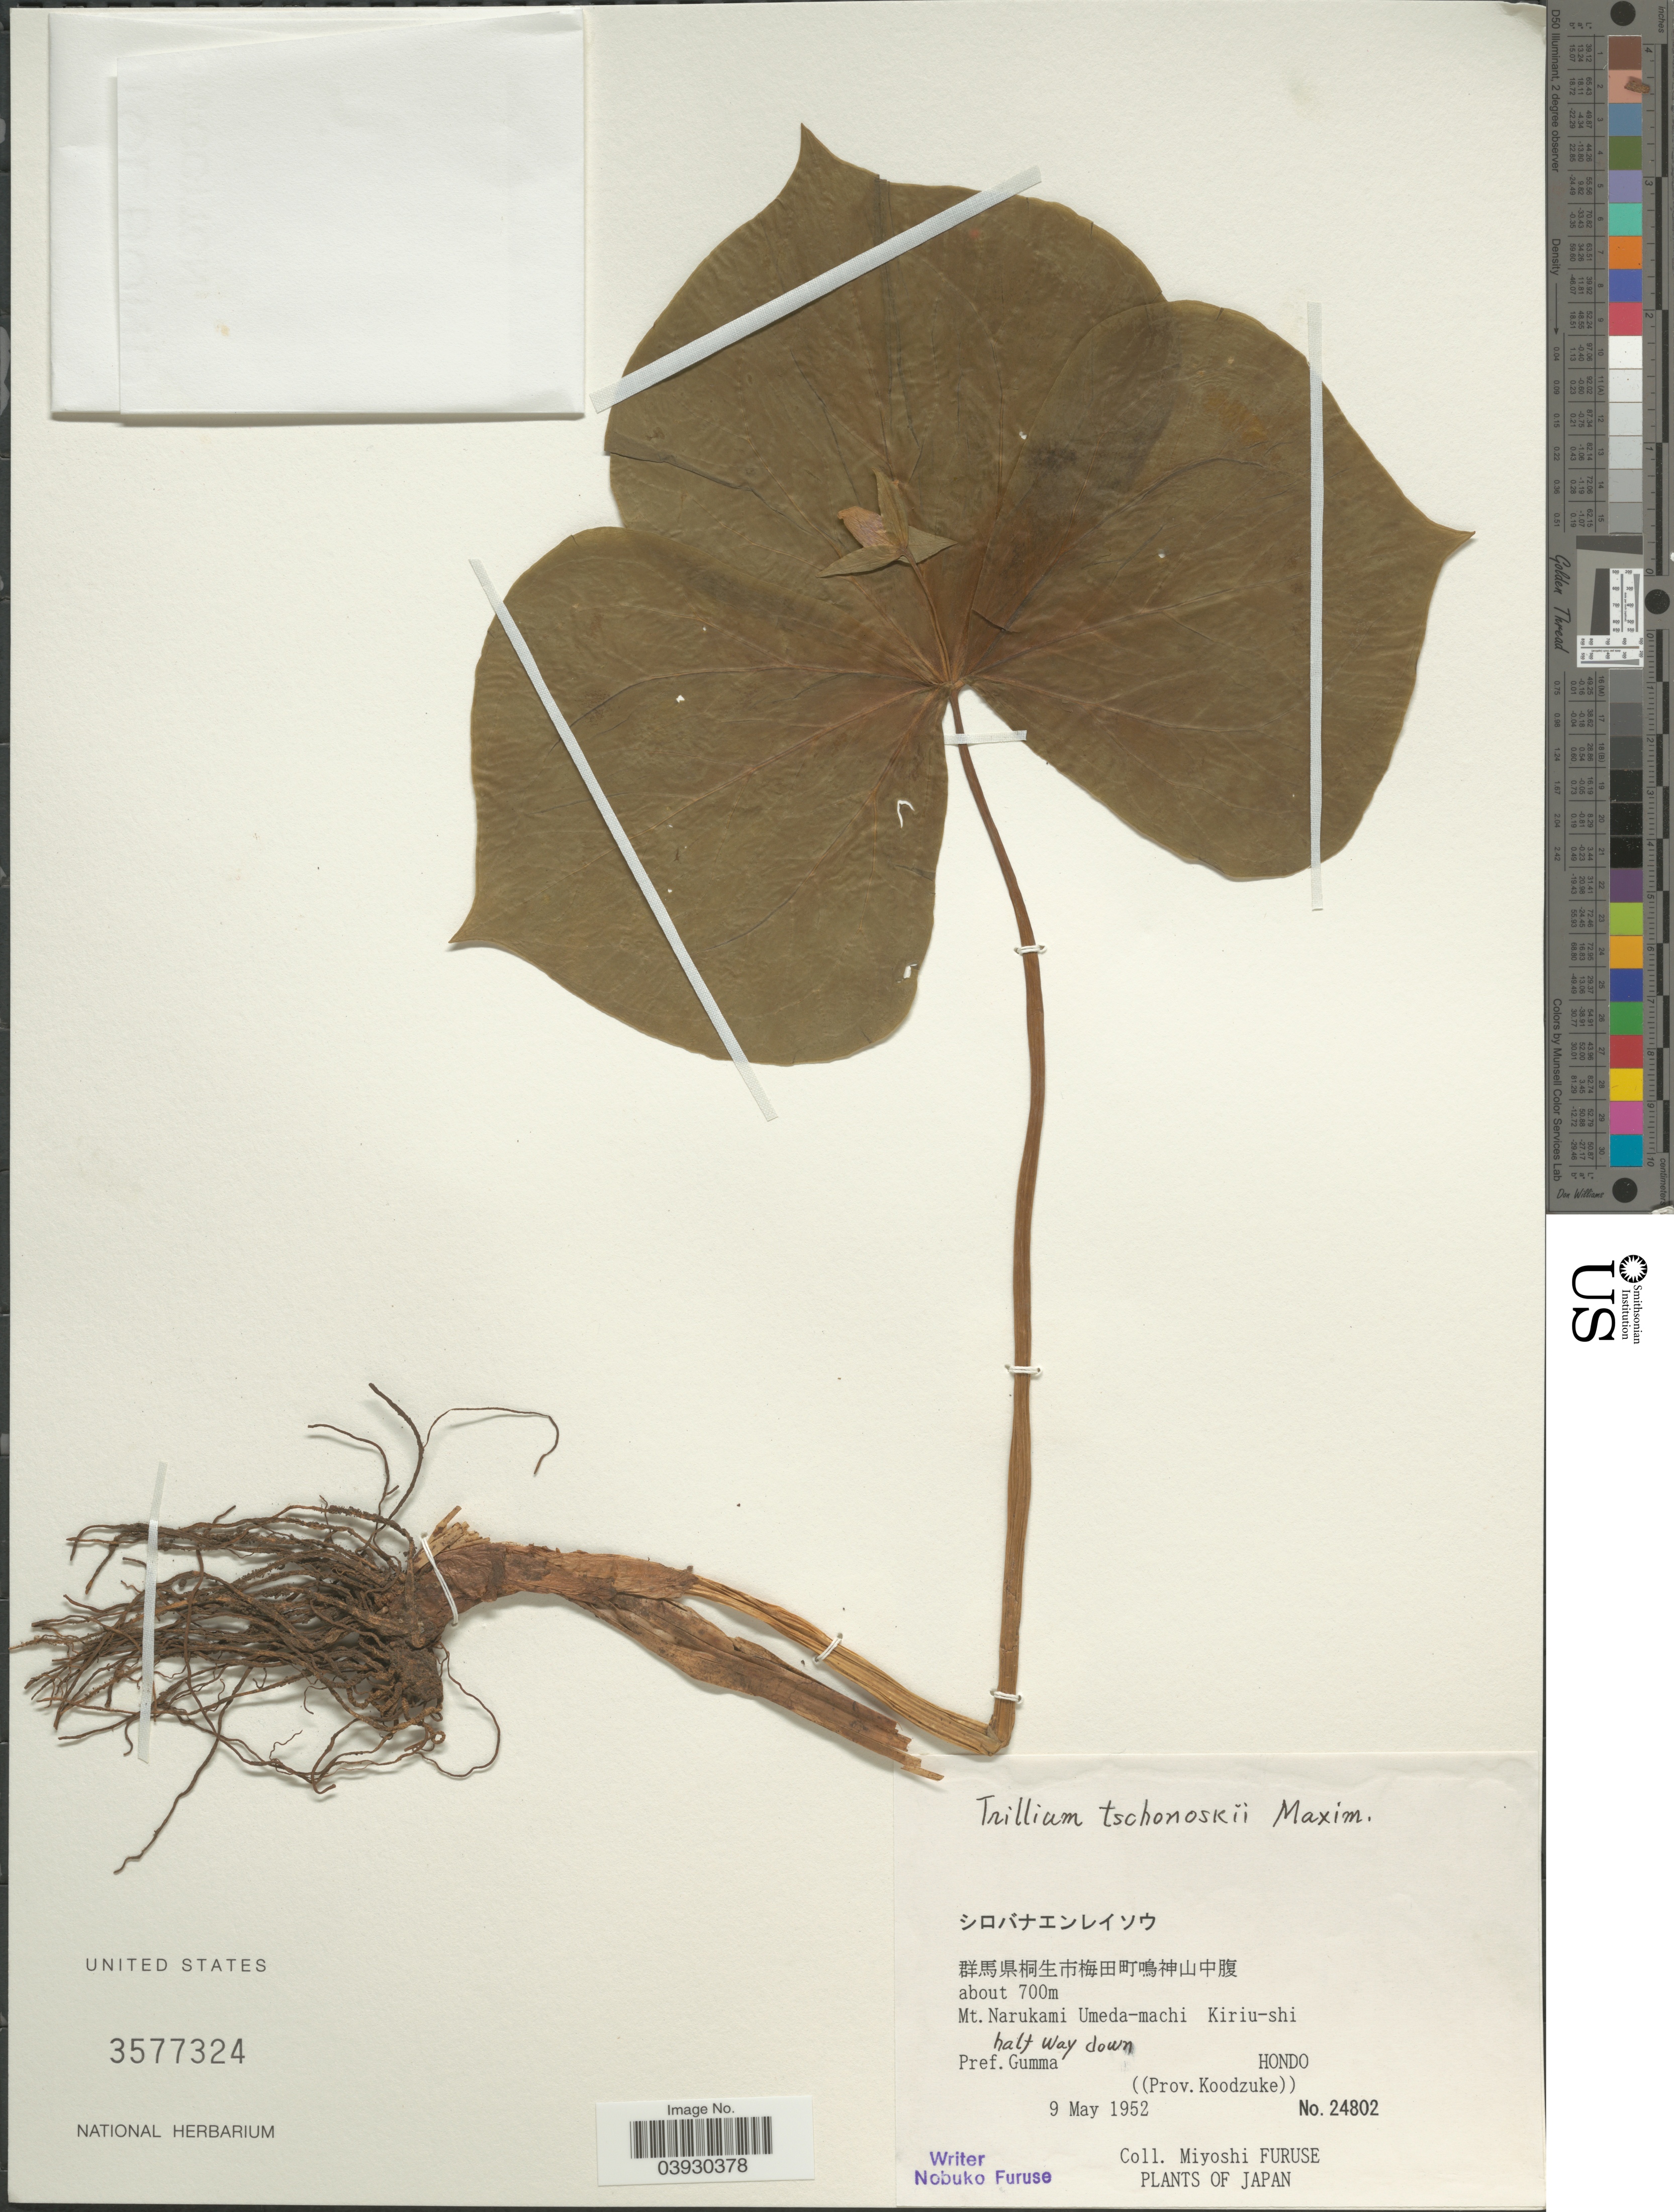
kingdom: Plantae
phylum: Tracheophyta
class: Liliopsida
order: Liliales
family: Melanthiaceae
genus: Trillium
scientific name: Trillium tschonoskii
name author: Maxim.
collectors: M. Furuse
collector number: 24802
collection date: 1952-05-09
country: Japan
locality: Mt. Narukami Umeda-machi. Kirui-shi. Pref. Gumma. Hondo. ((Prov. Koodzuke)).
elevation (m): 700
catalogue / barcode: US 3577324